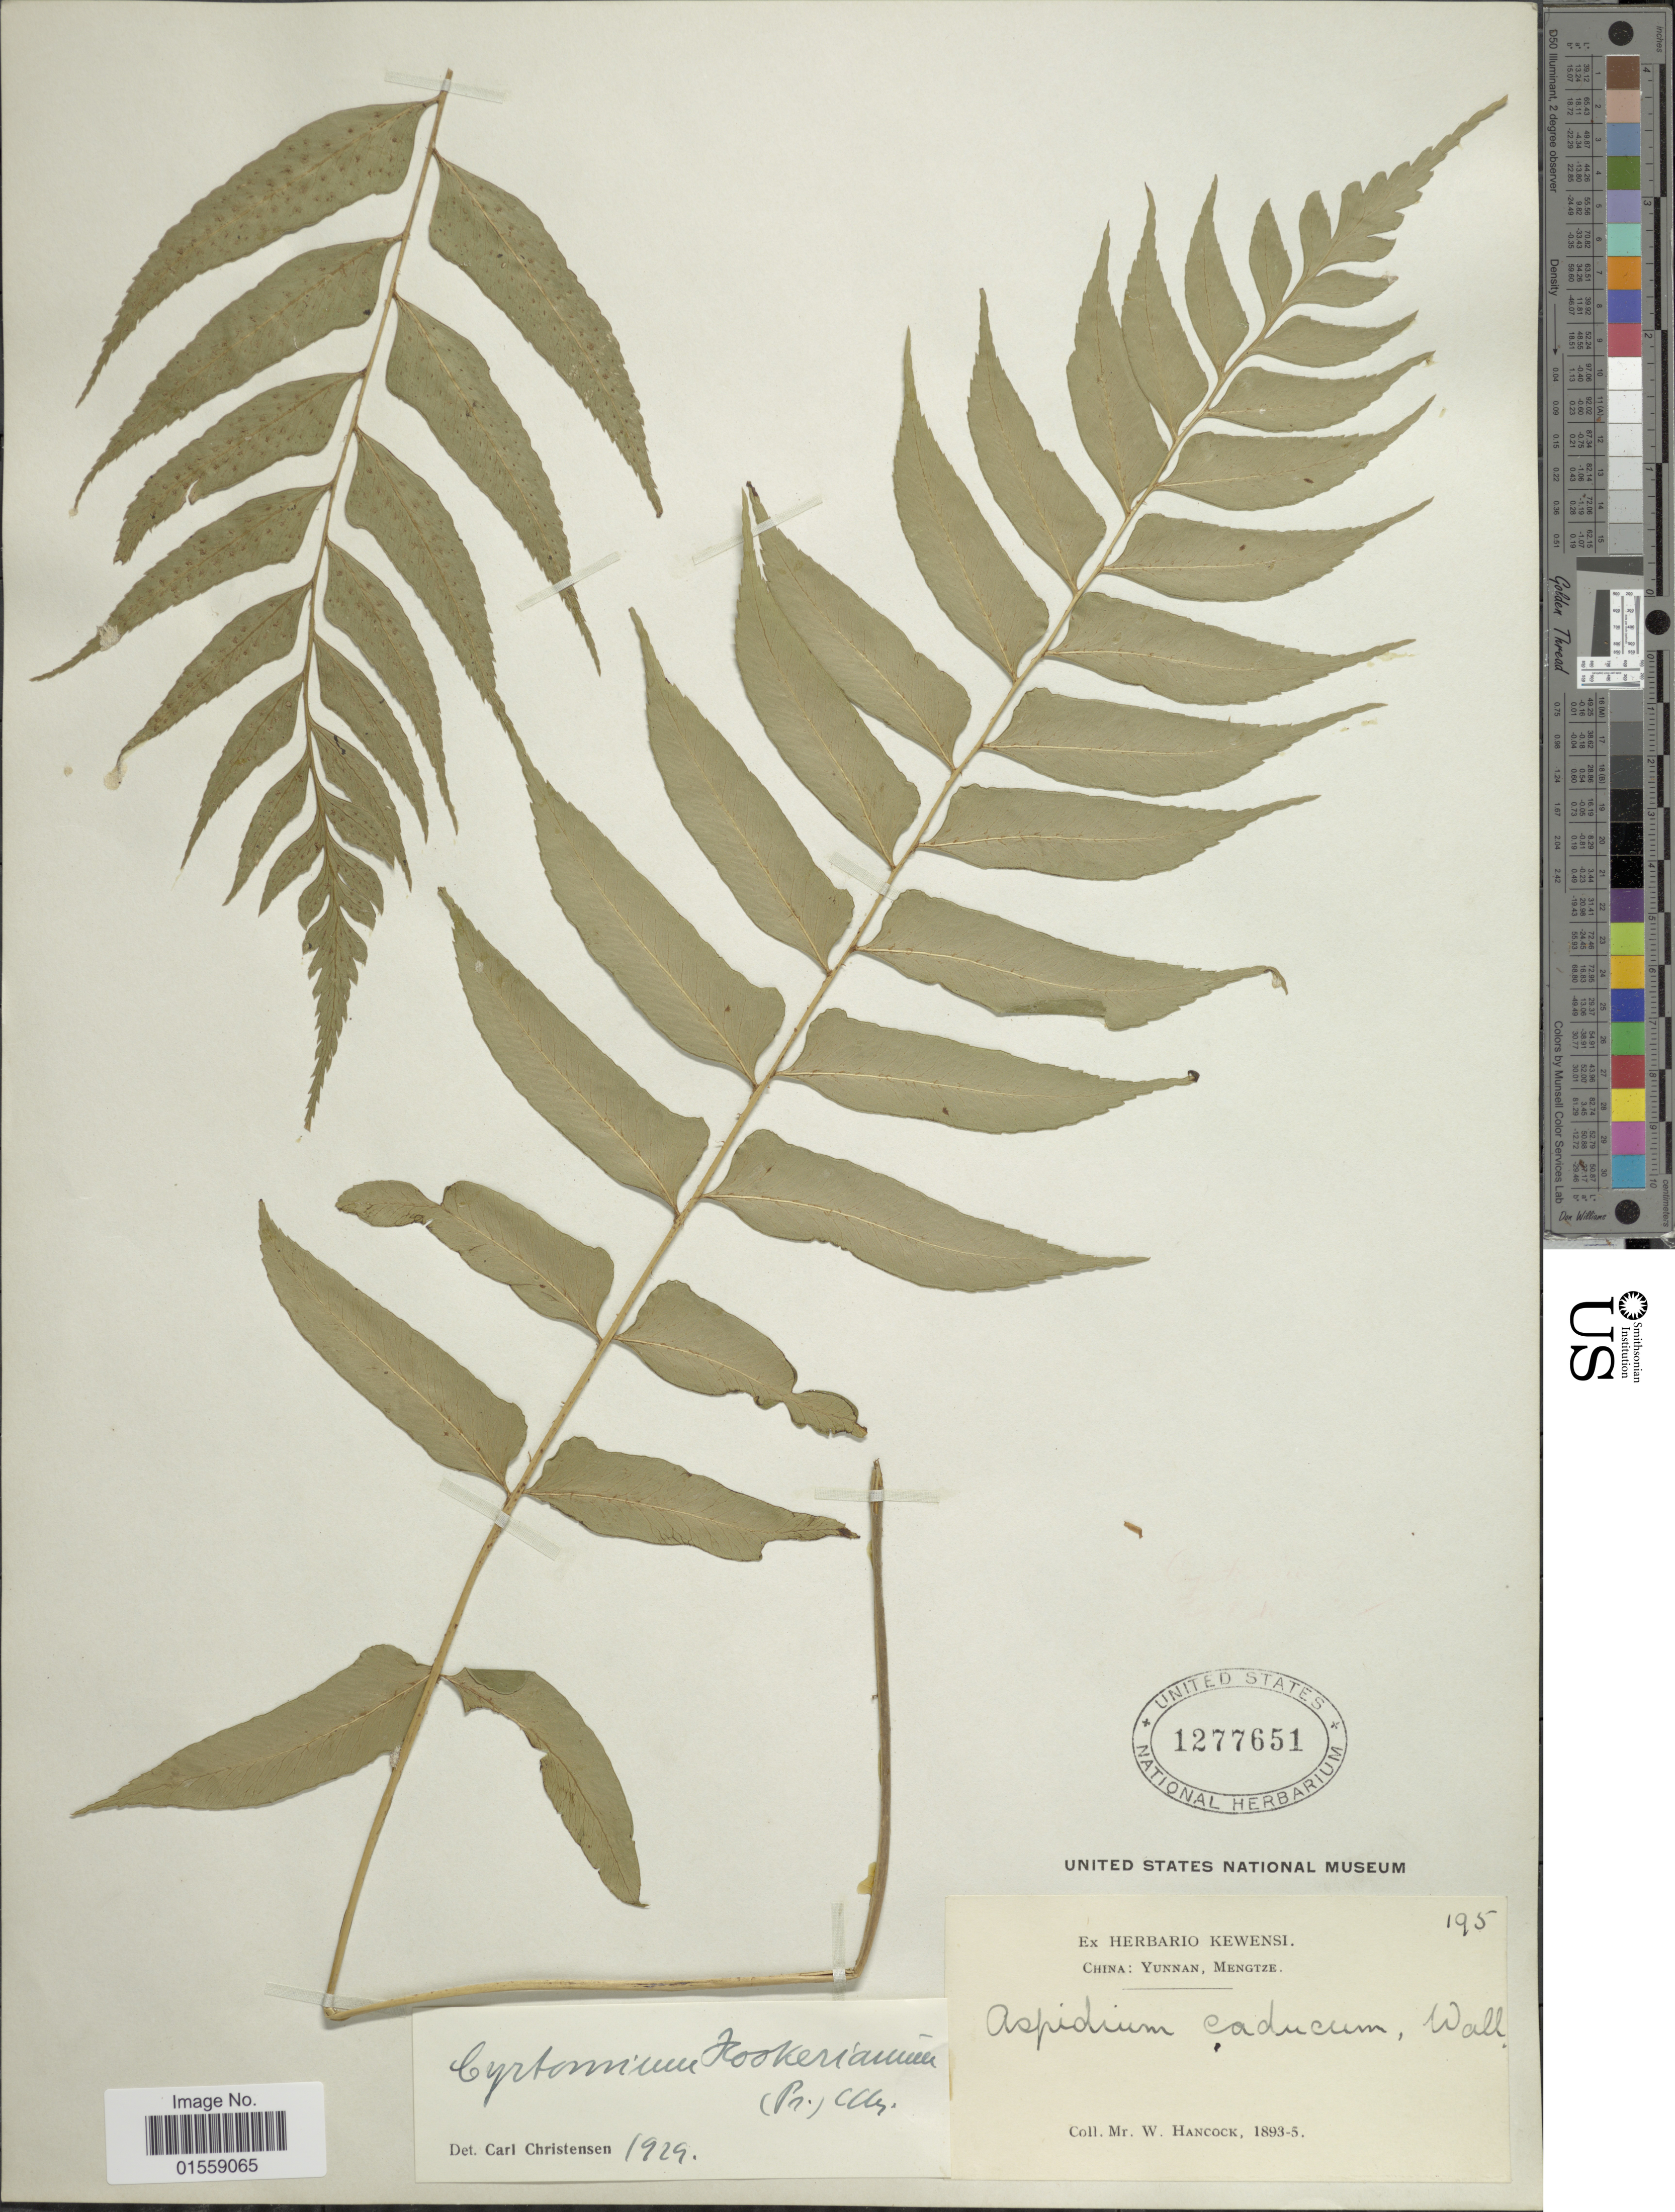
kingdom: Plantae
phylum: Tracheophyta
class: Polypodiopsida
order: Polypodiales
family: Dryopteridaceae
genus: Polystichum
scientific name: Polystichum hookerianum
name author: (C. Presl) C. Chr.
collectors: W. Hancock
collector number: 195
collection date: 1893/1895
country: China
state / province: Yunnan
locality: Mengtze.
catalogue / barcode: US 1277651